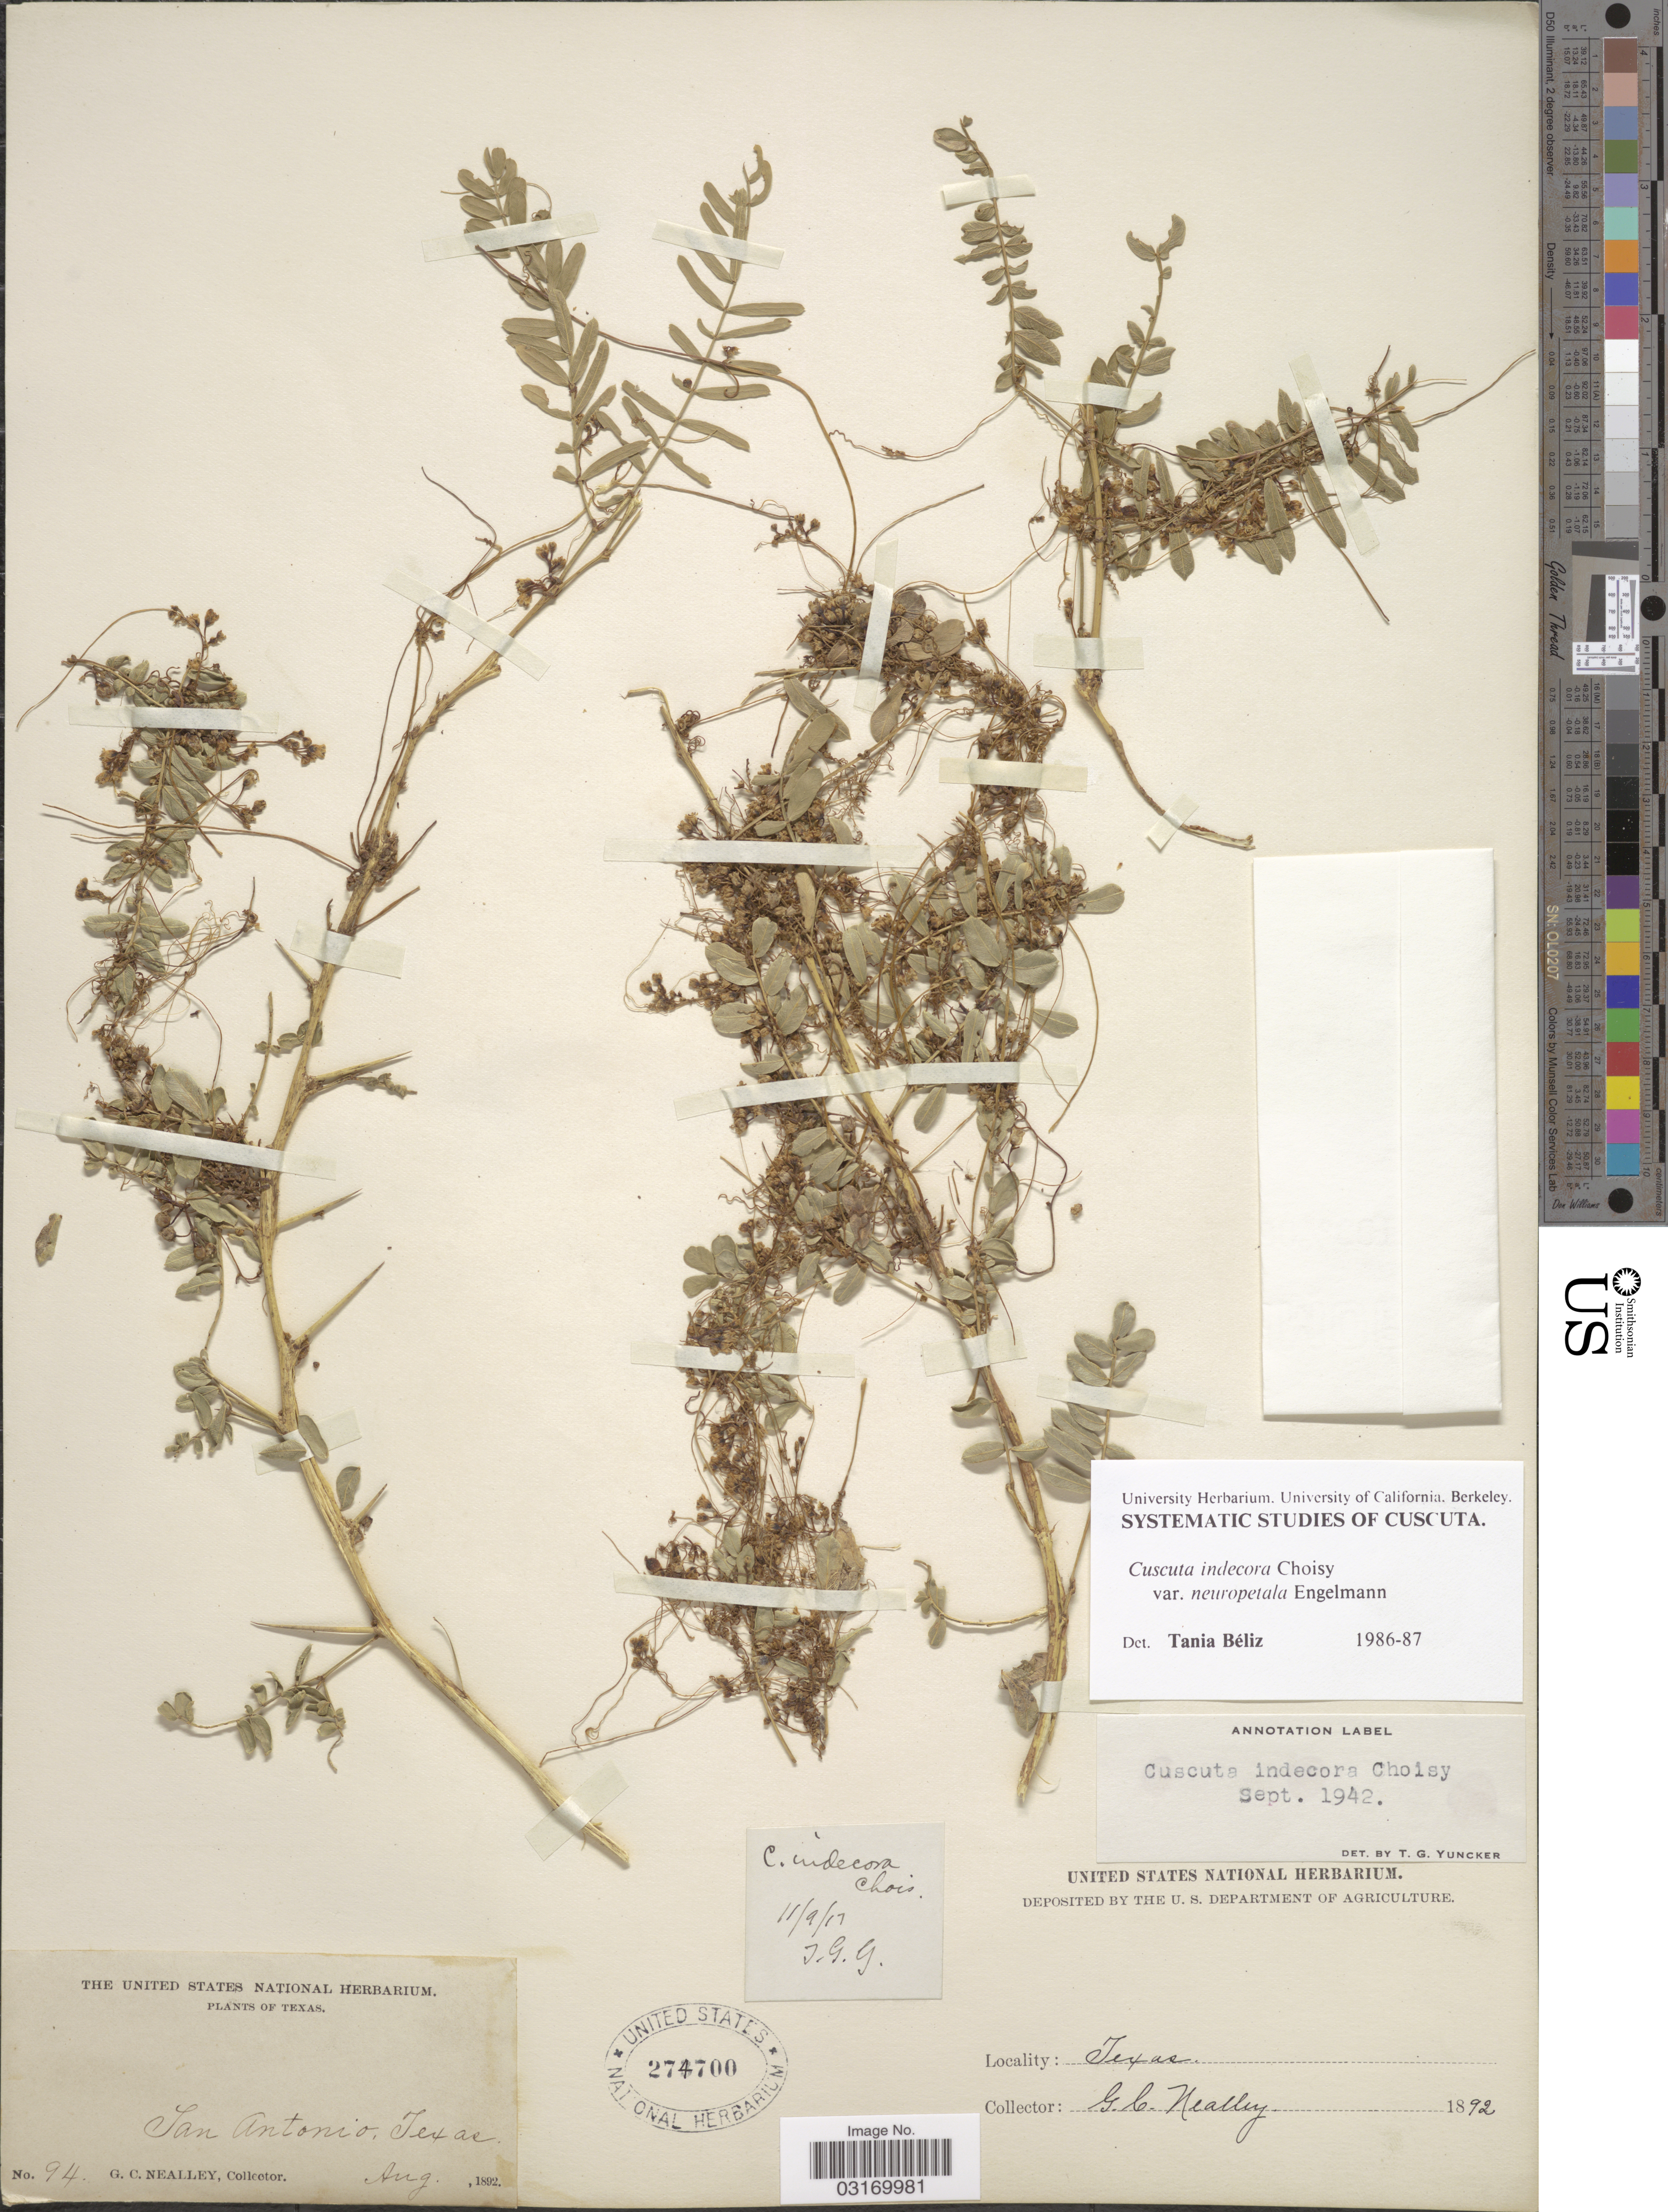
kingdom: Plantae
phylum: Tracheophyta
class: Magnoliopsida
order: Solanales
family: Convolvulaceae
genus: Cuscuta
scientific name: Cuscuta indecora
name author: Choisy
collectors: G. C. Nealley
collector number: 94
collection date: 1892-08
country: United States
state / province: Texas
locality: San Antonio.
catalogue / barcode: US 274700